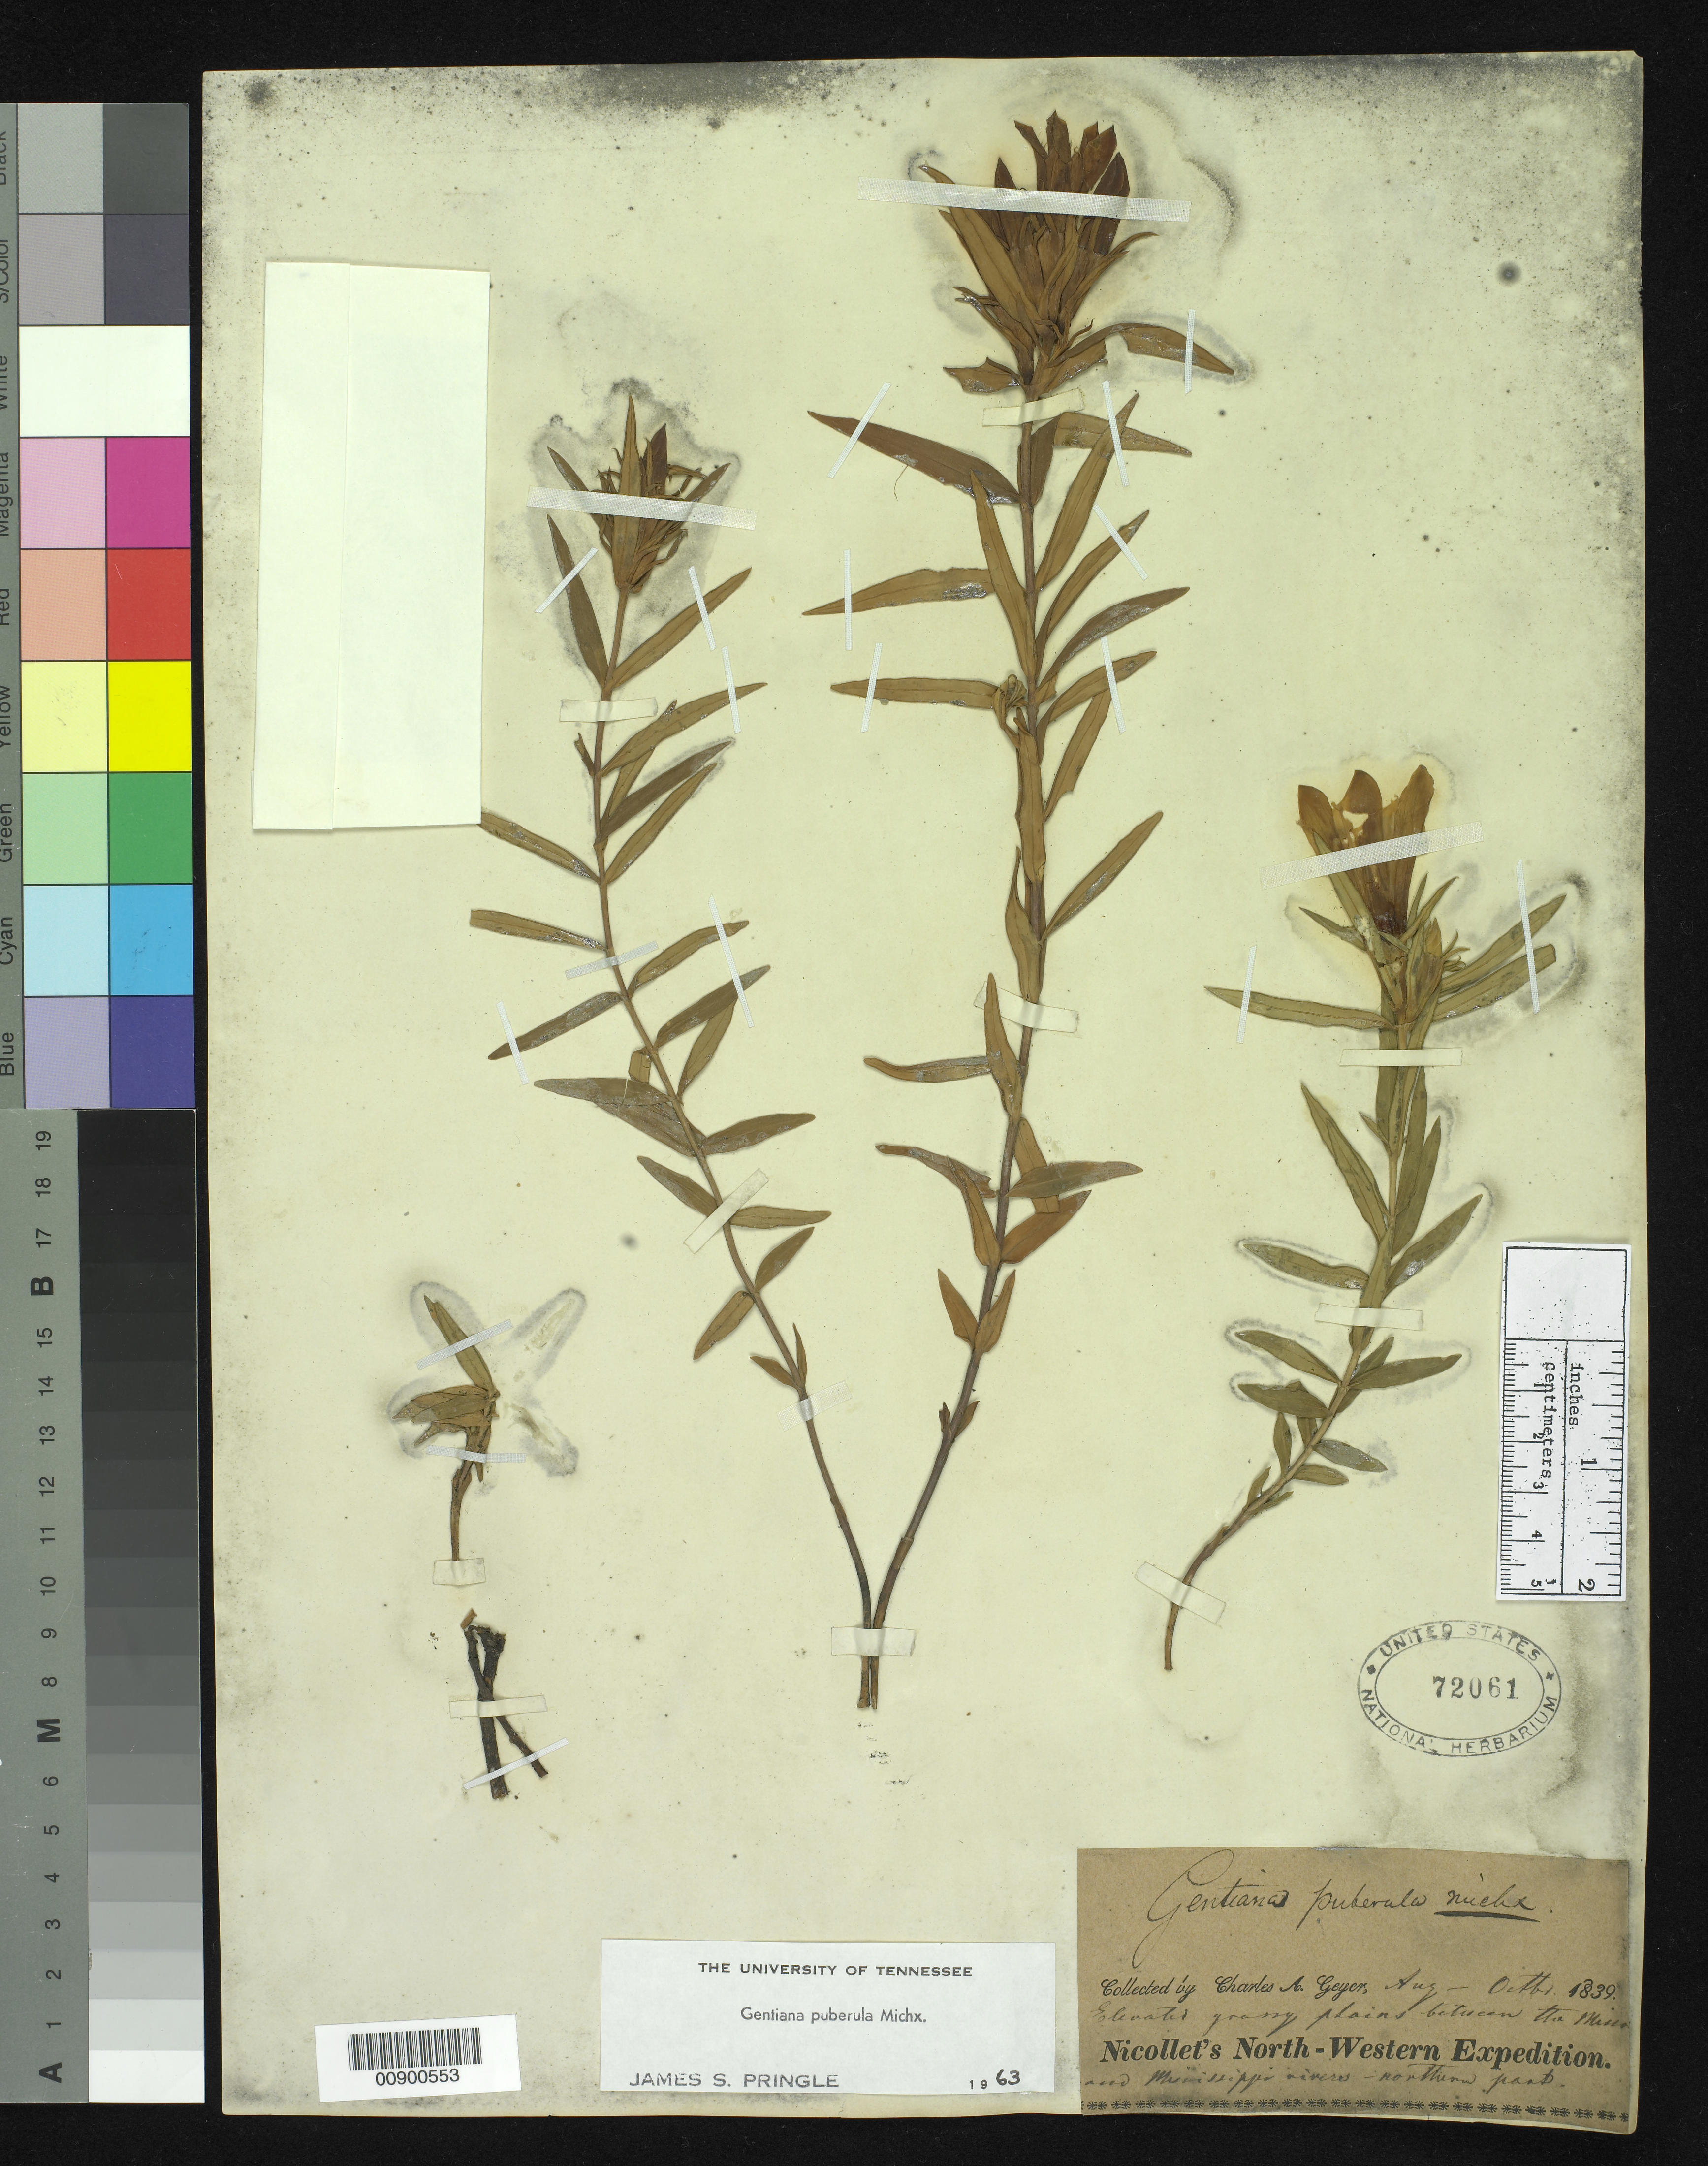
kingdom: Plantae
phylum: Tracheophyta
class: Magnoliopsida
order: Gentianales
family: Gentianaceae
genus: Gentiana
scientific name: Gentiana puberula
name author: Michx.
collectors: C. A. Geyer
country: United States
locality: Between the Missouri and the northern Mississippi River.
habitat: Elevated grassy plains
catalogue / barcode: US 72061